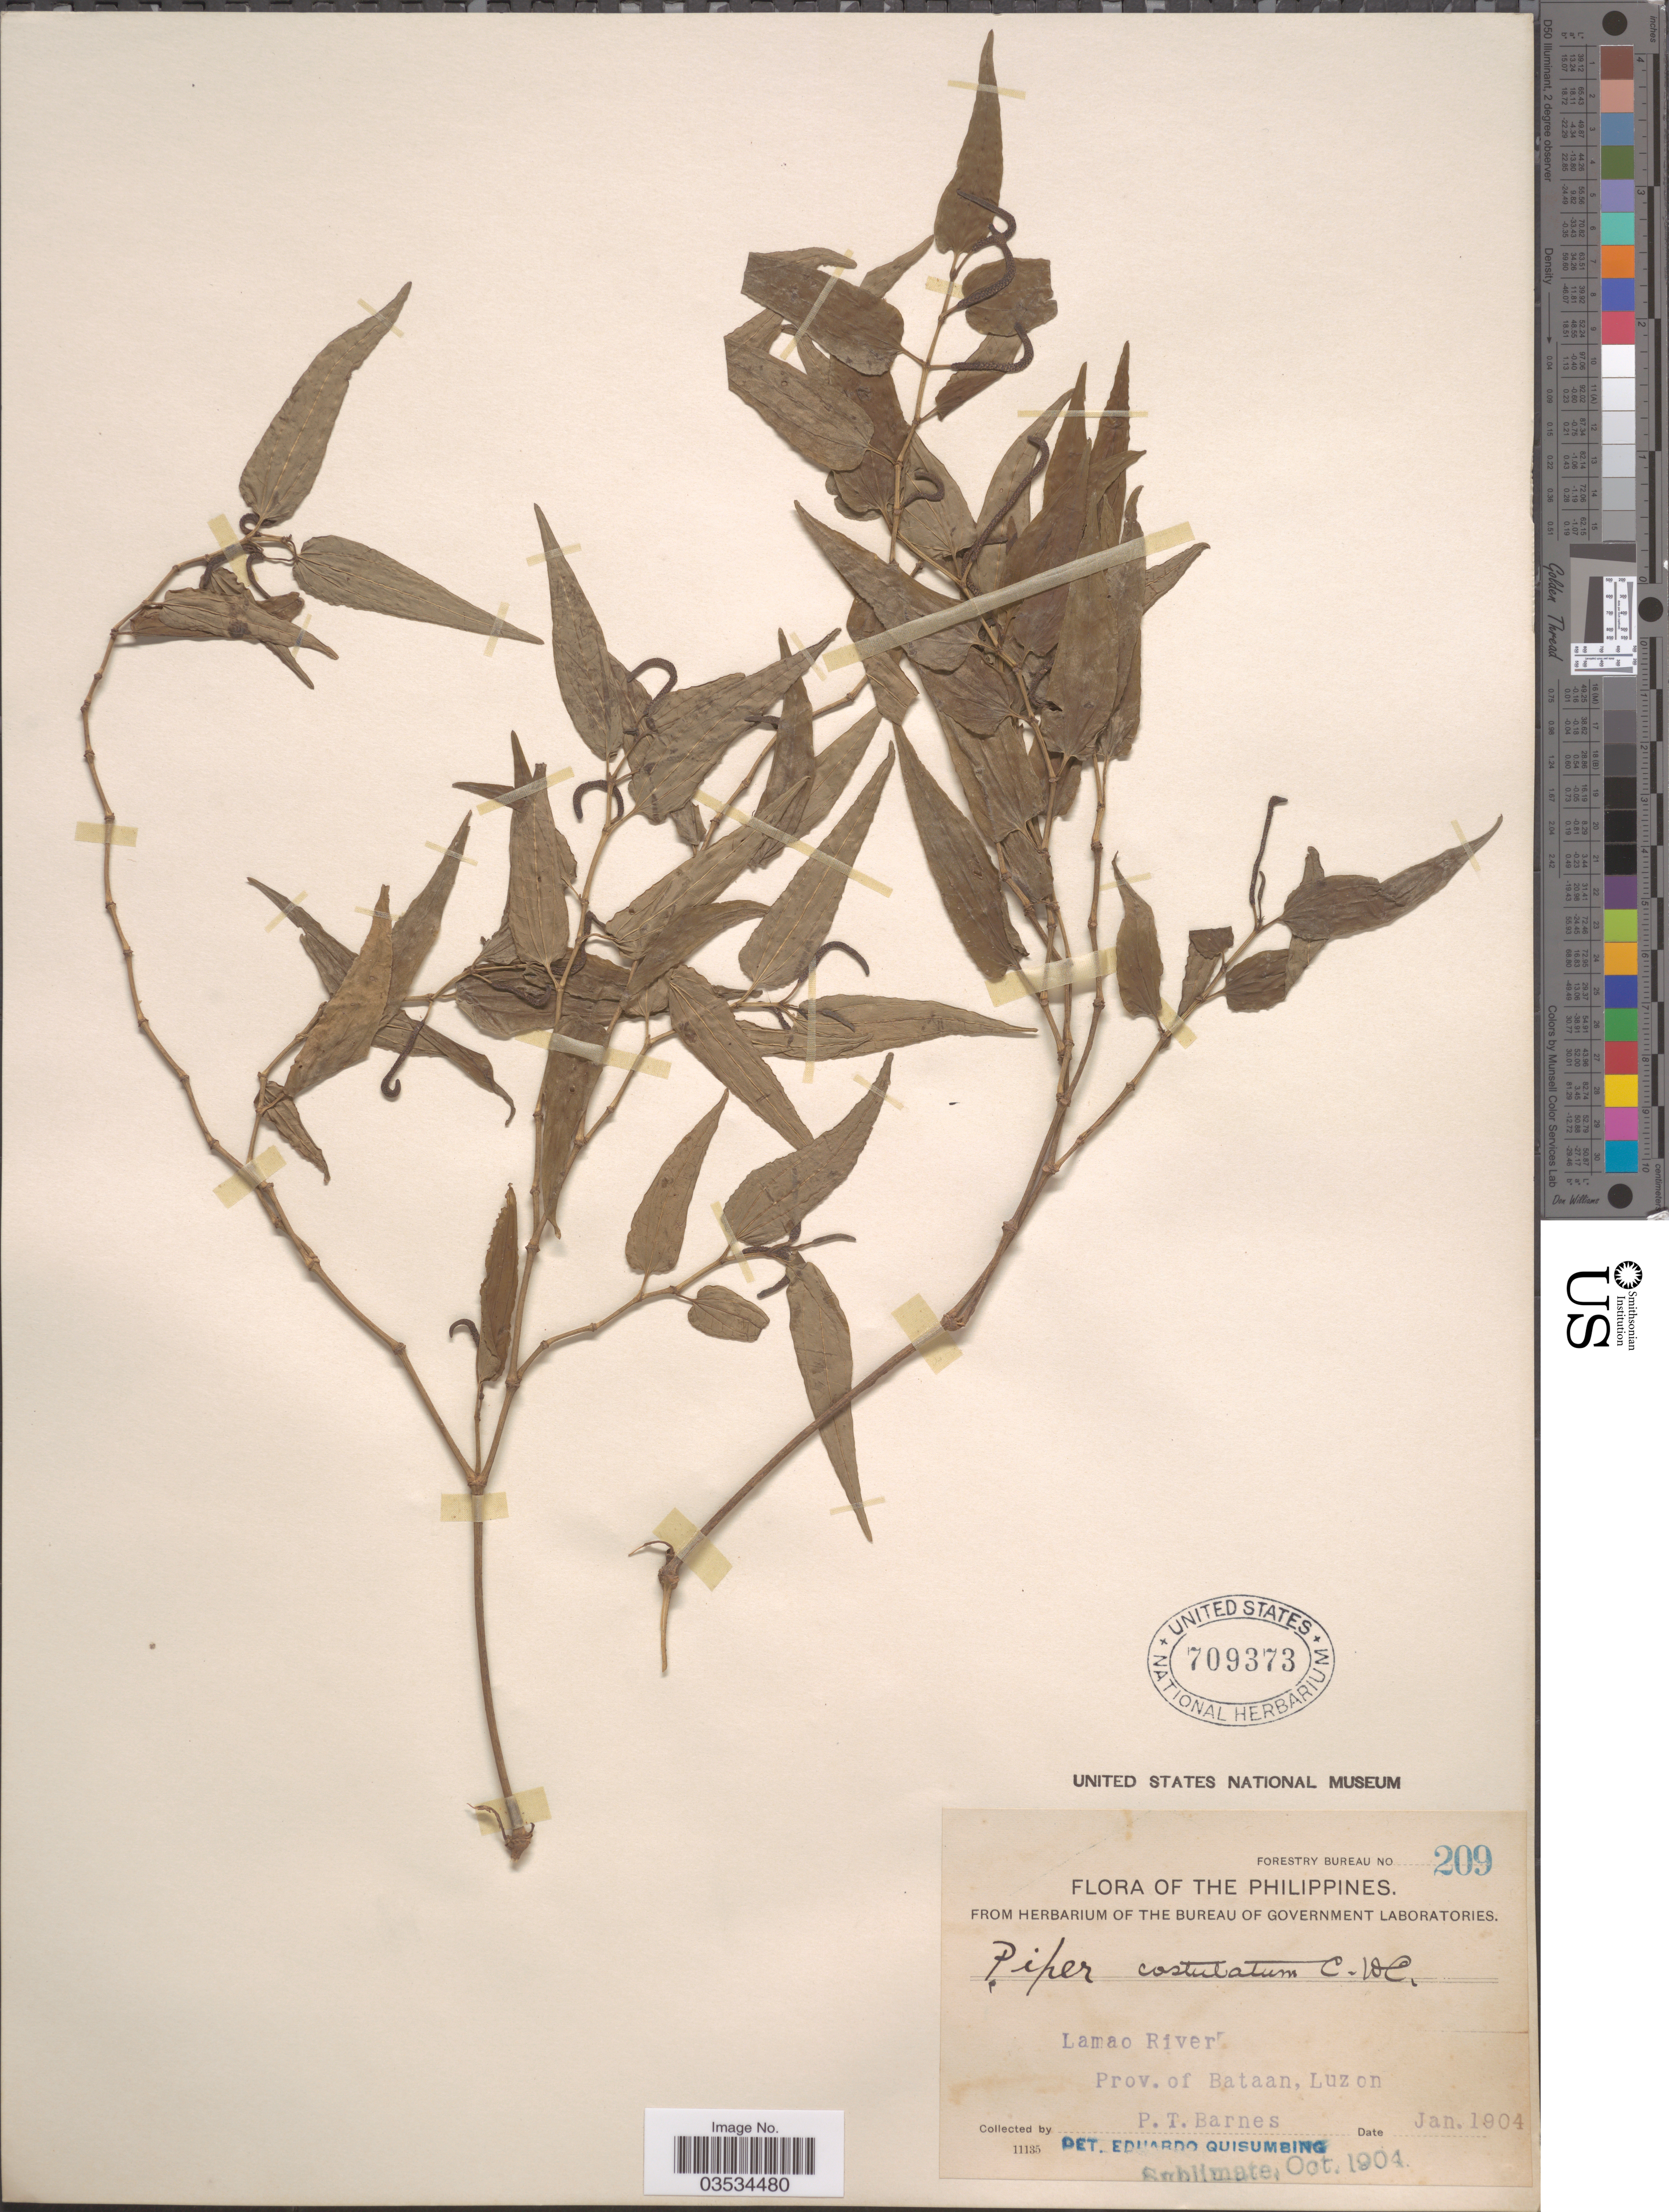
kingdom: Plantae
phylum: Tracheophyta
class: Magnoliopsida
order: Piperales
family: Piperaceae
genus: Piper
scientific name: Piper costulatum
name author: C. DC.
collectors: P. Barnes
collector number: Forestry Bureau 209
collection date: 1904-01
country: Philippines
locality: Lamao River. Prov. of Bataan, Luzon.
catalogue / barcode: US 709373